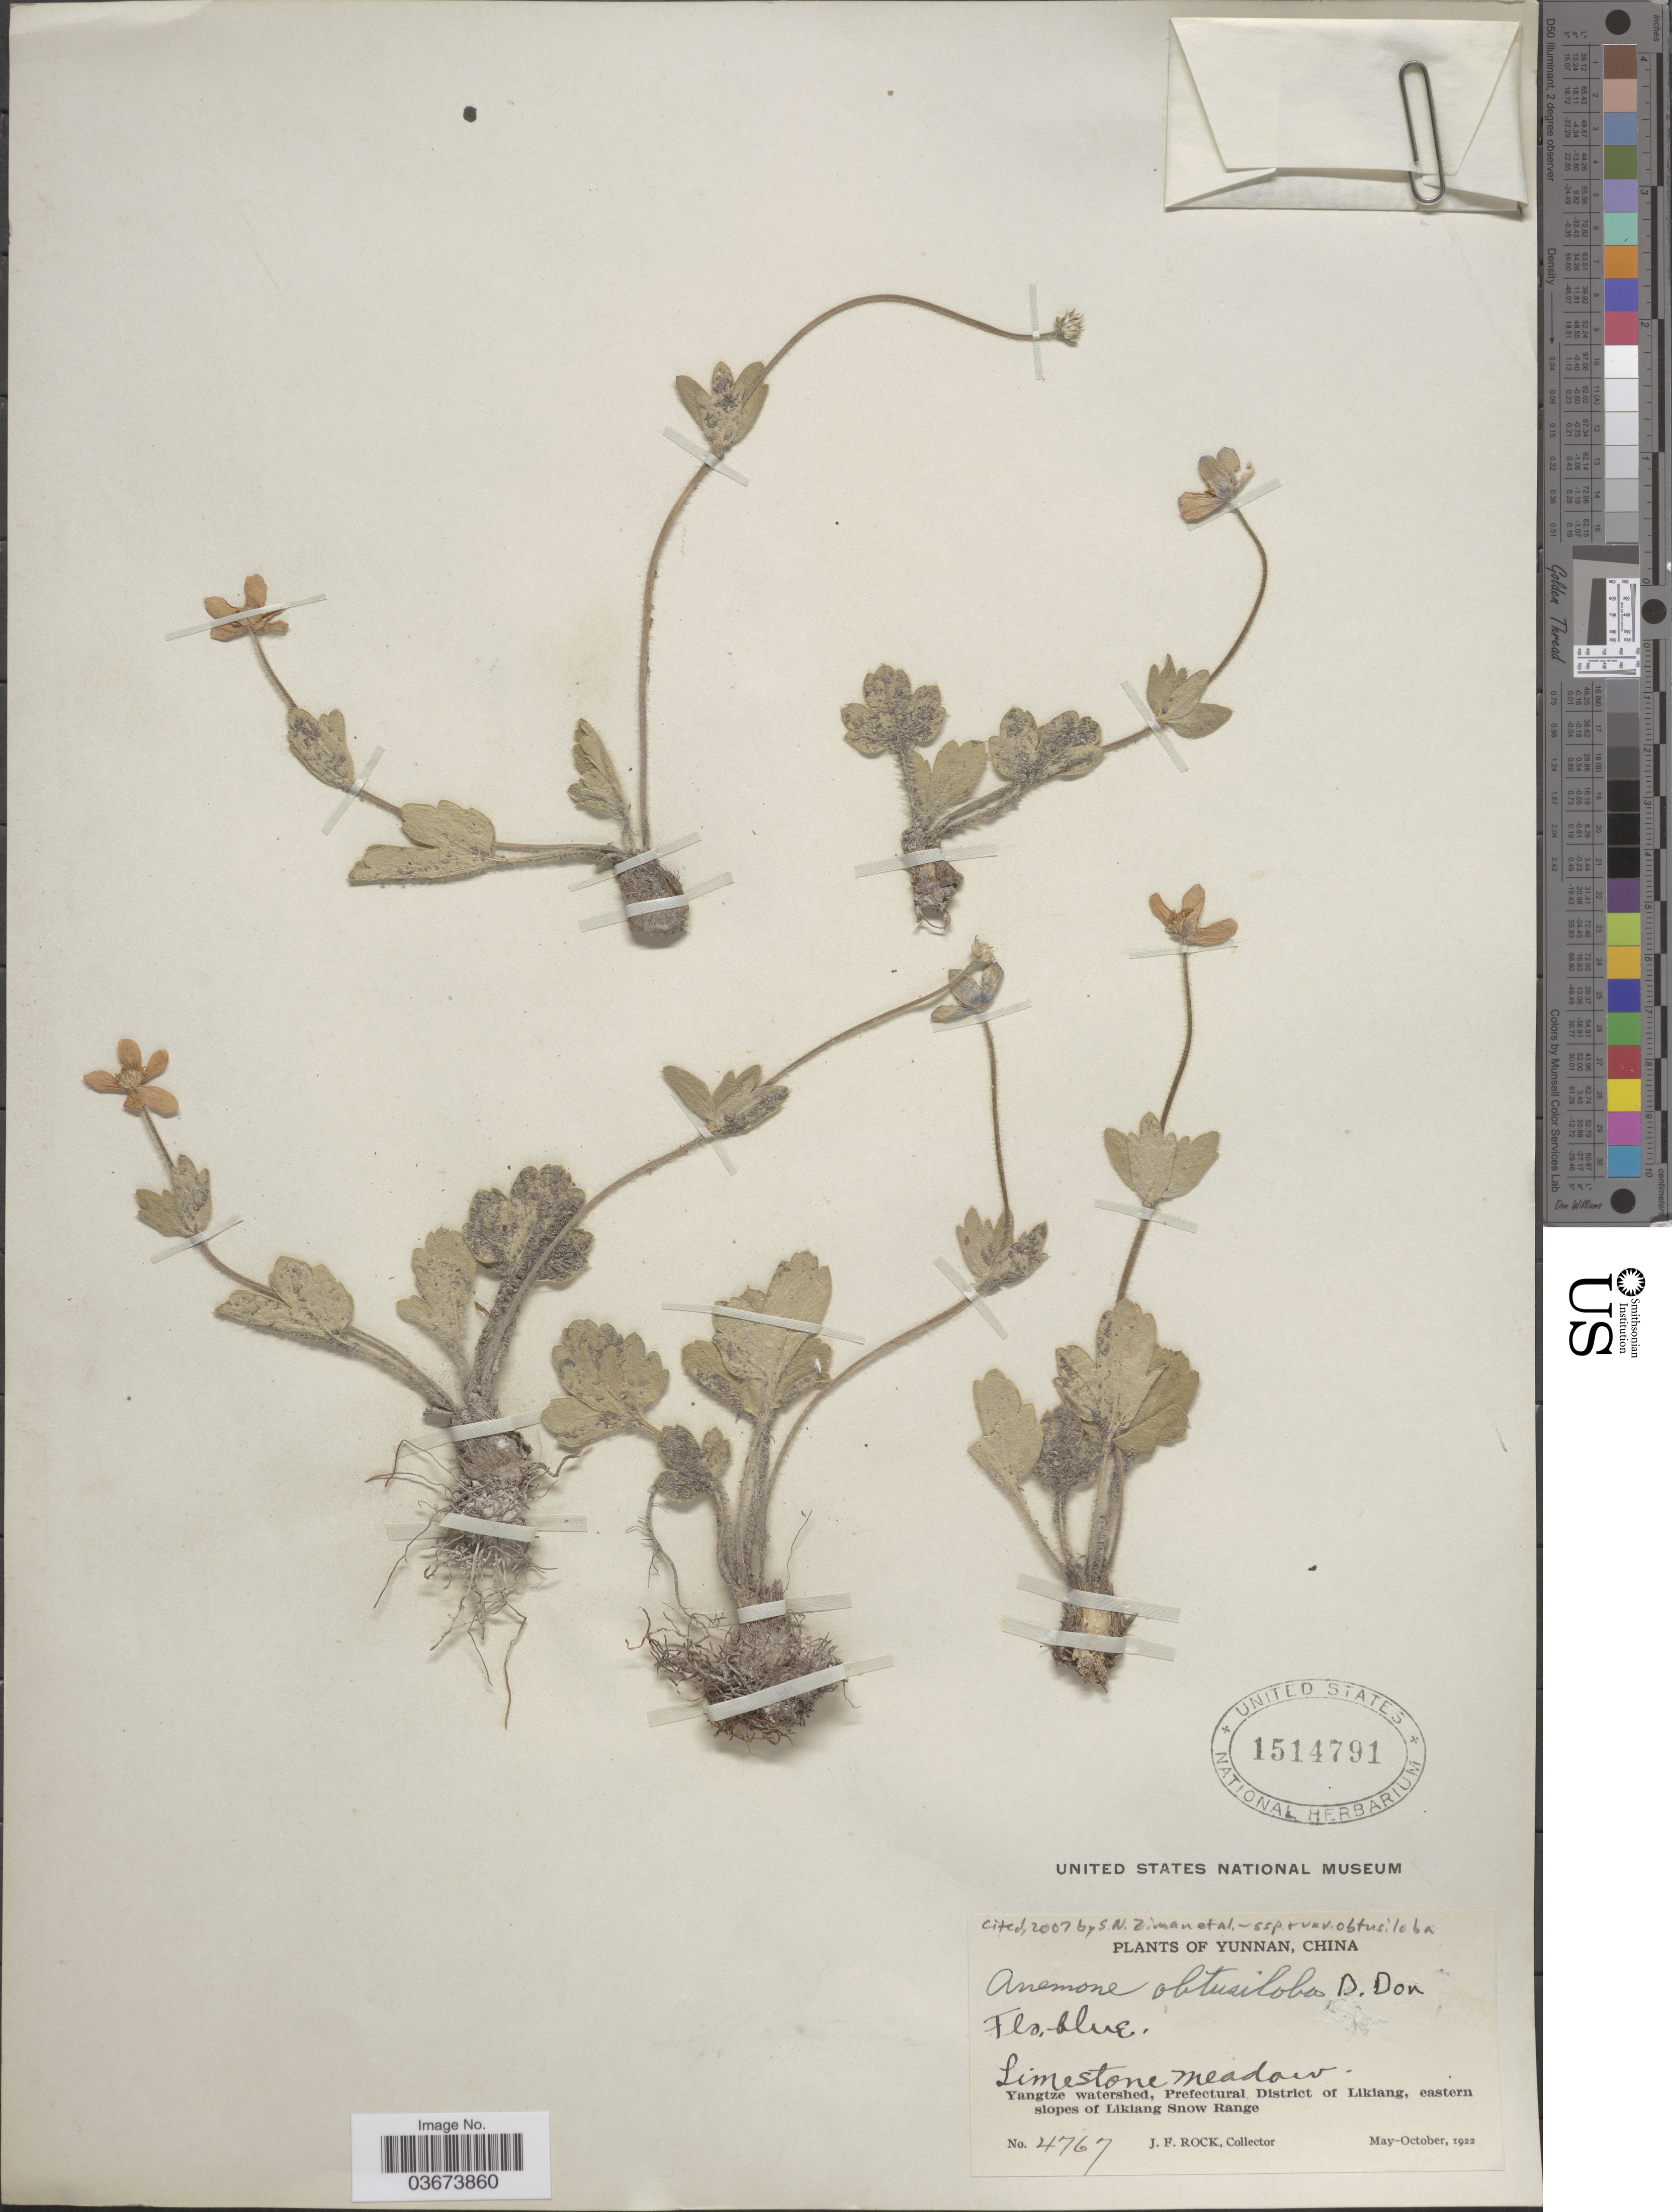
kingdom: Plantae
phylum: Tracheophyta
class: Magnoliopsida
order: Ranunculales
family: Ranunculaceae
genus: Anemone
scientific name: Anemone obtusiloba subsp. obtusiloba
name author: D. Don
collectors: J. Rock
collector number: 4767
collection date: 1922-05/1922-10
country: China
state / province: Yunnan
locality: Yangtze watershed, Prefectural District of Likiang, eastern slopes of Likiang Snow Range.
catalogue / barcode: US 1514791